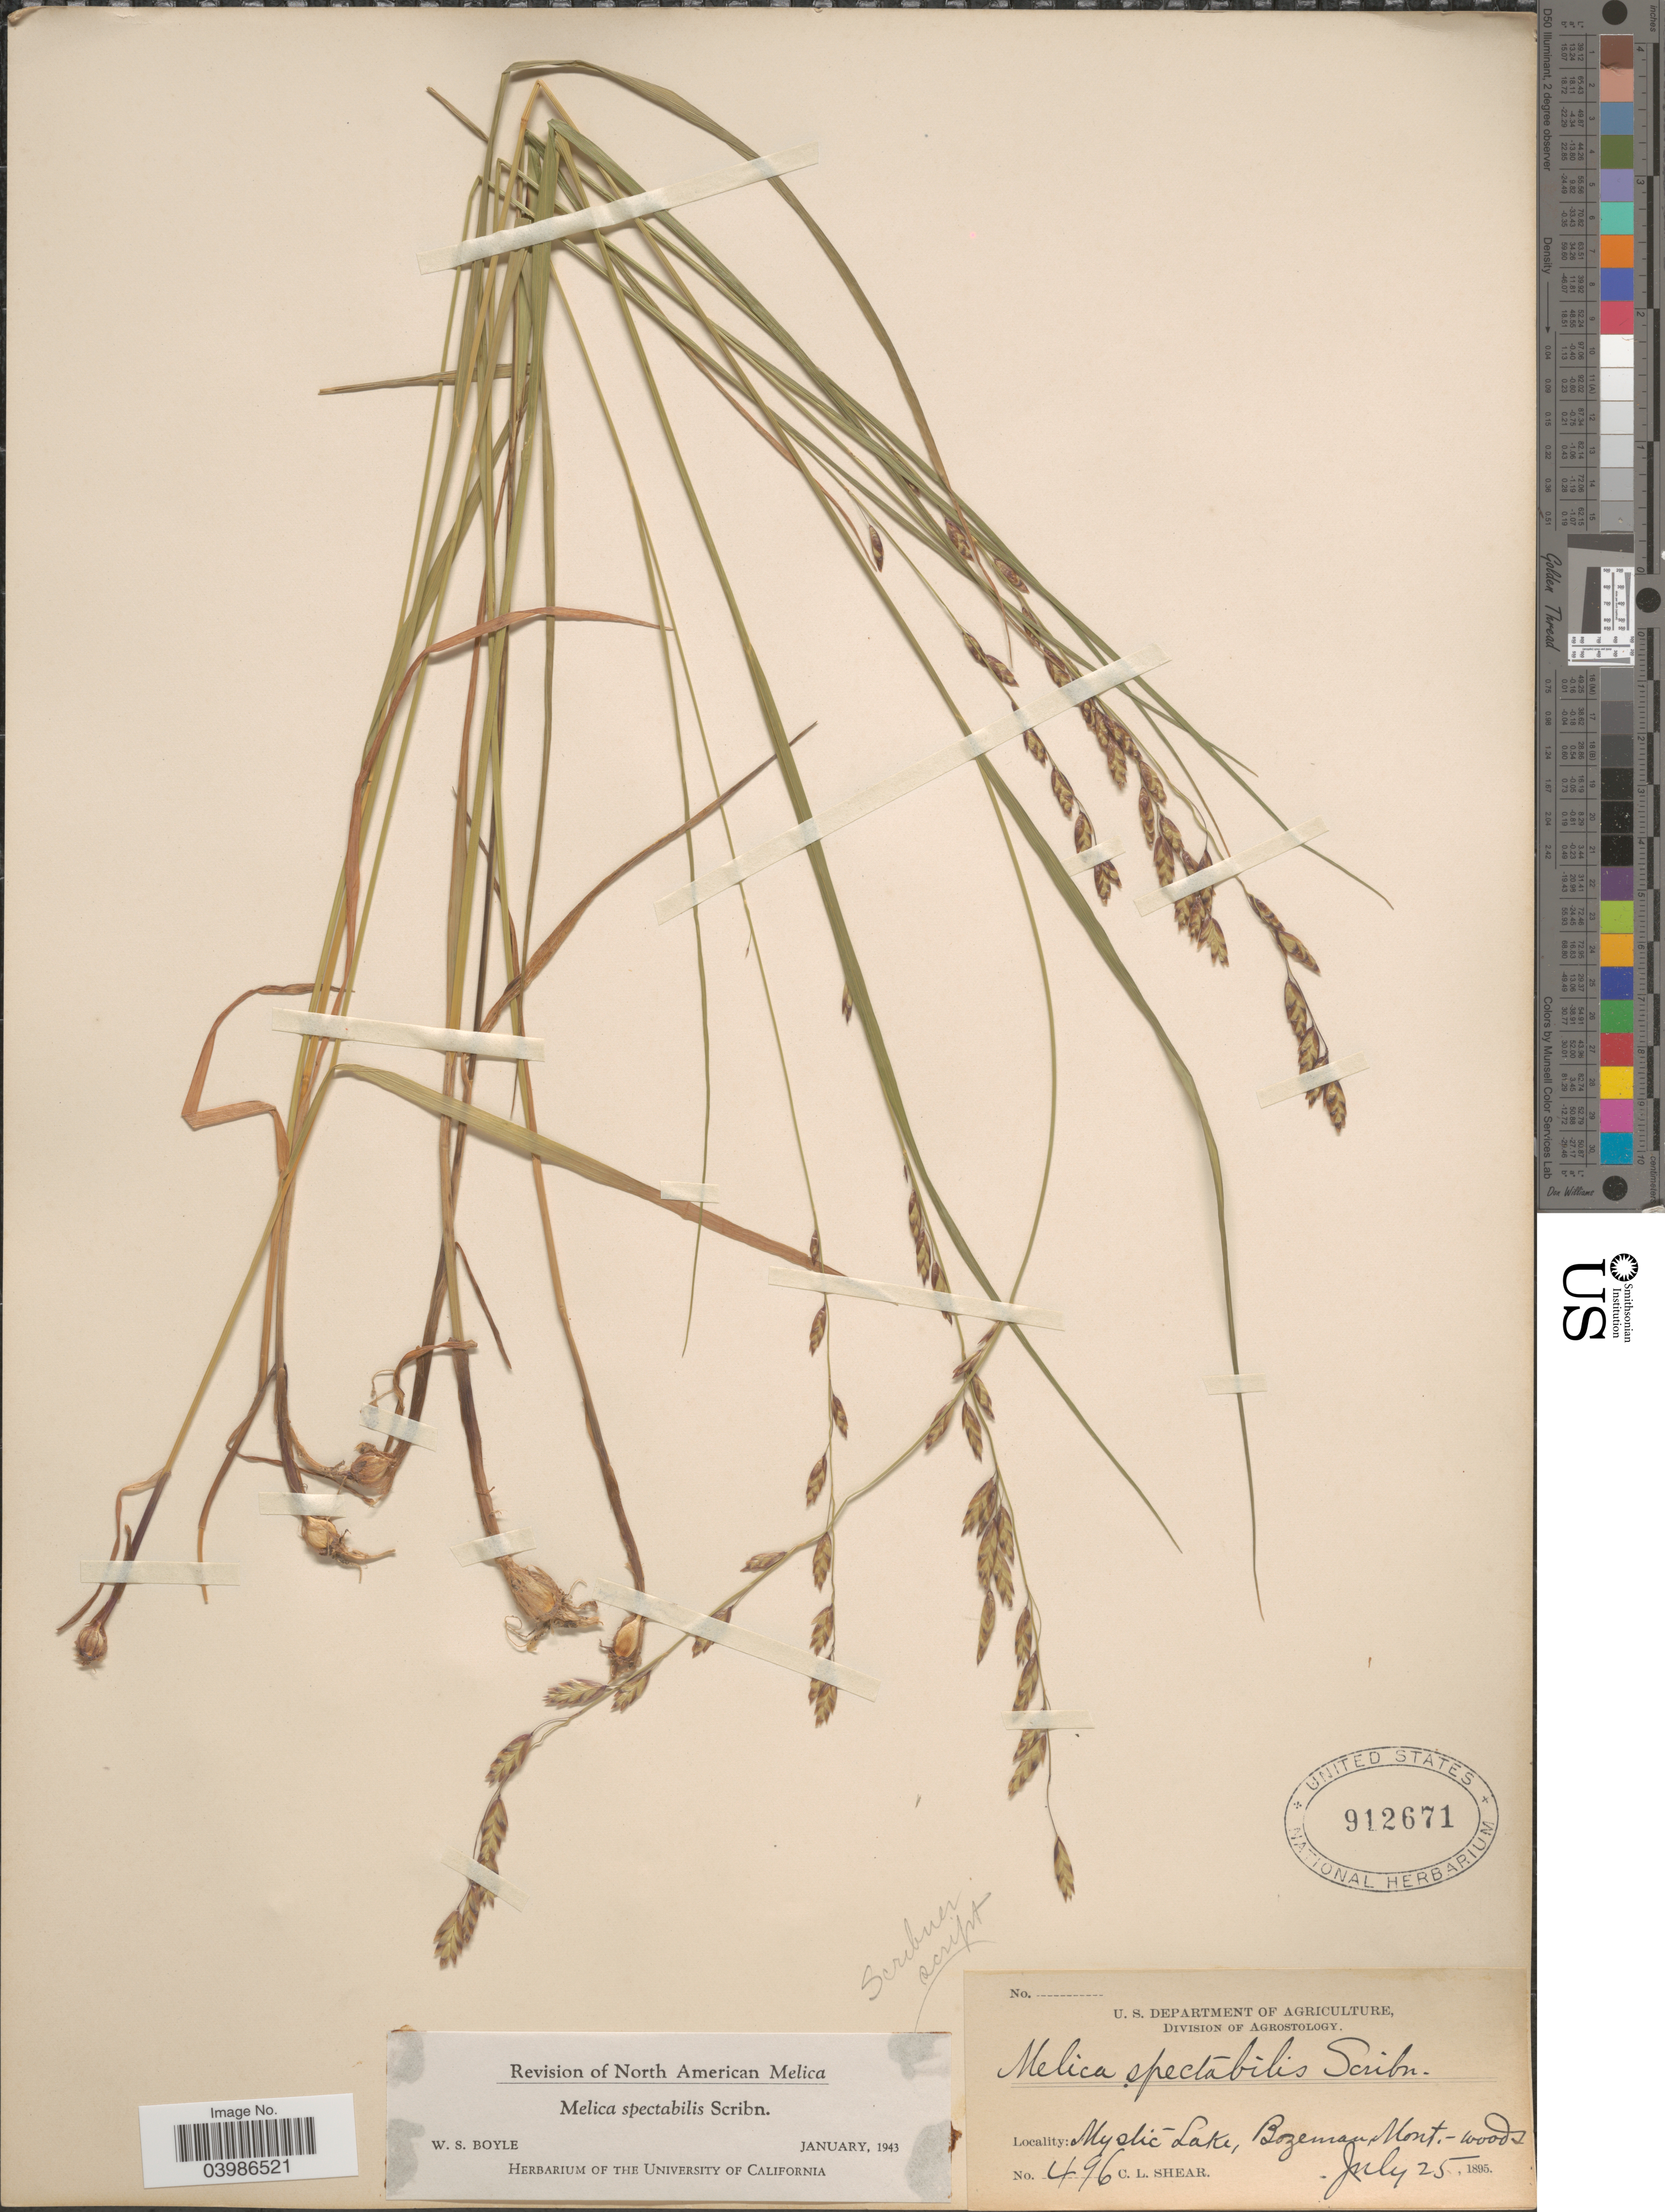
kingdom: Plantae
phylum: Tracheophyta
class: Liliopsida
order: Poales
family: Poaceae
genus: Melica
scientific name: Melica spectabilis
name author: Scribn.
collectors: C. L. Shear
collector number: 496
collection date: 1895-07-25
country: United States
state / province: Montana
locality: Mystic Lake, Bozeman.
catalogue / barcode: US 912671